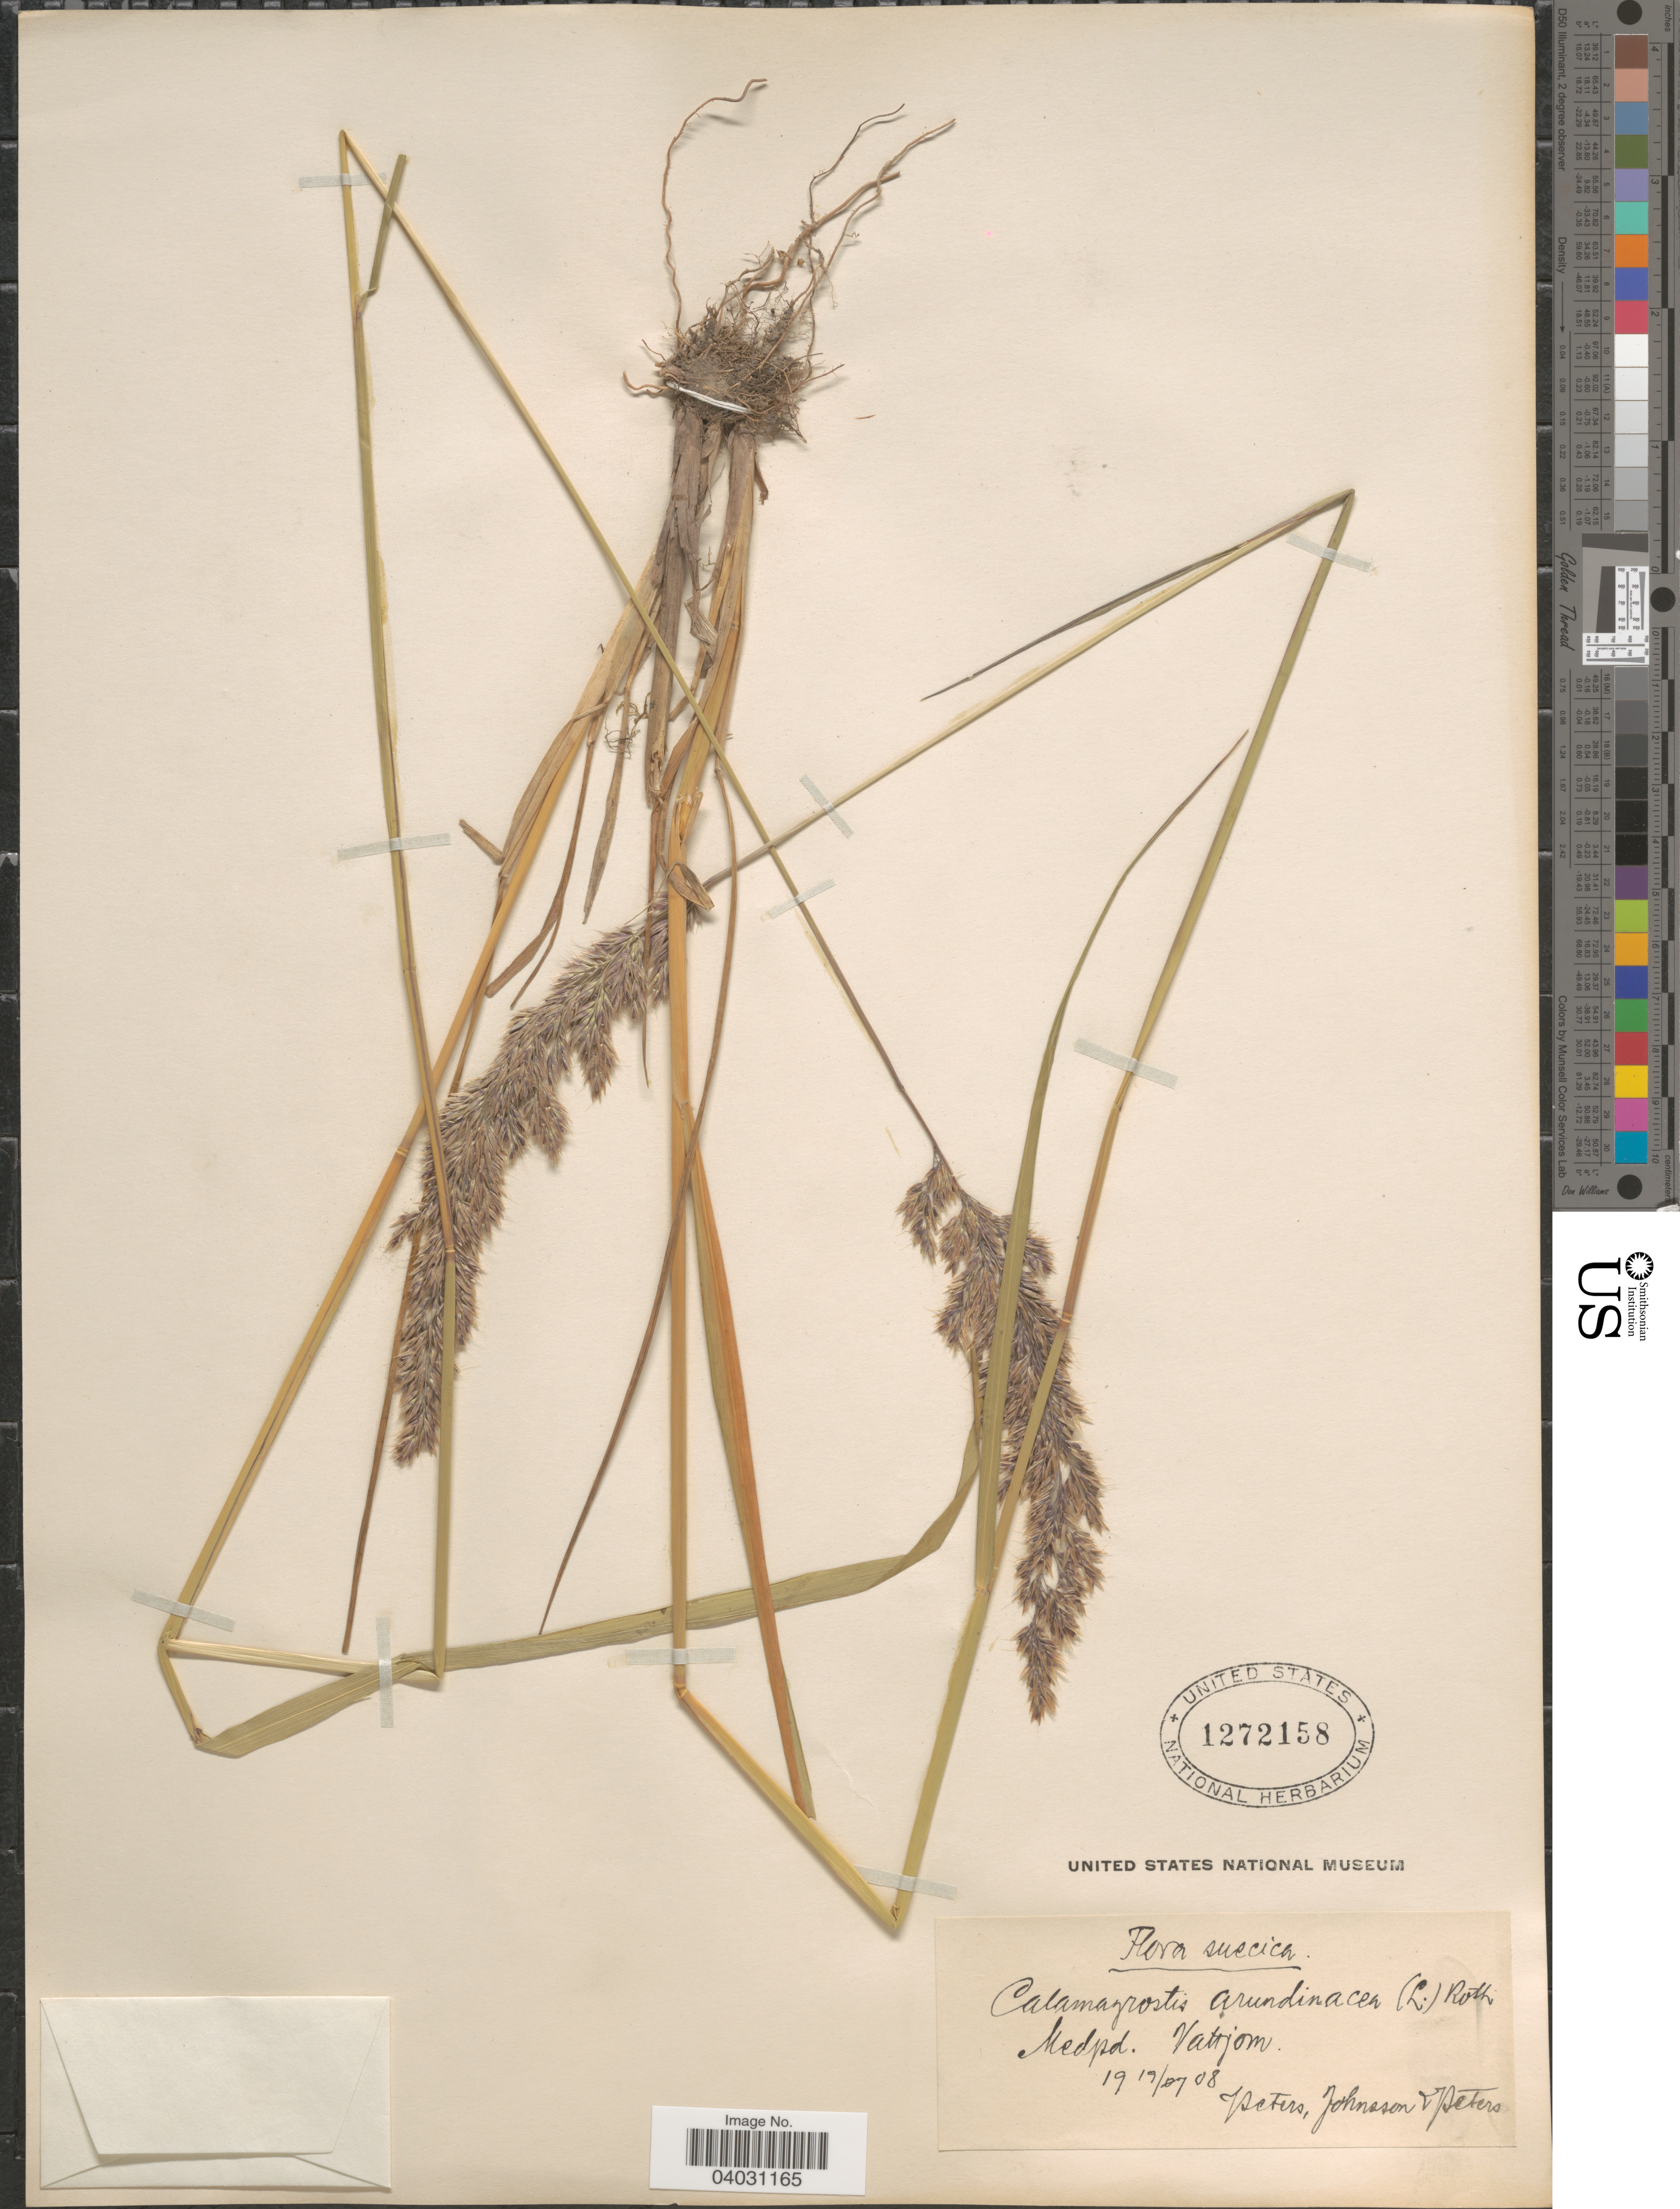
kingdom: Plantae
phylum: Tracheophyta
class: Liliopsida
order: Poales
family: Poaceae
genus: Calamagrostis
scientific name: Calamagrostis arundinacea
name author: (L.) Roth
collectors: -. Peters, Johnsson & -. Peters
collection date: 1908-07-19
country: Sweden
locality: Suecica. Medpd. Vatrjom.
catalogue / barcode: US 1272158